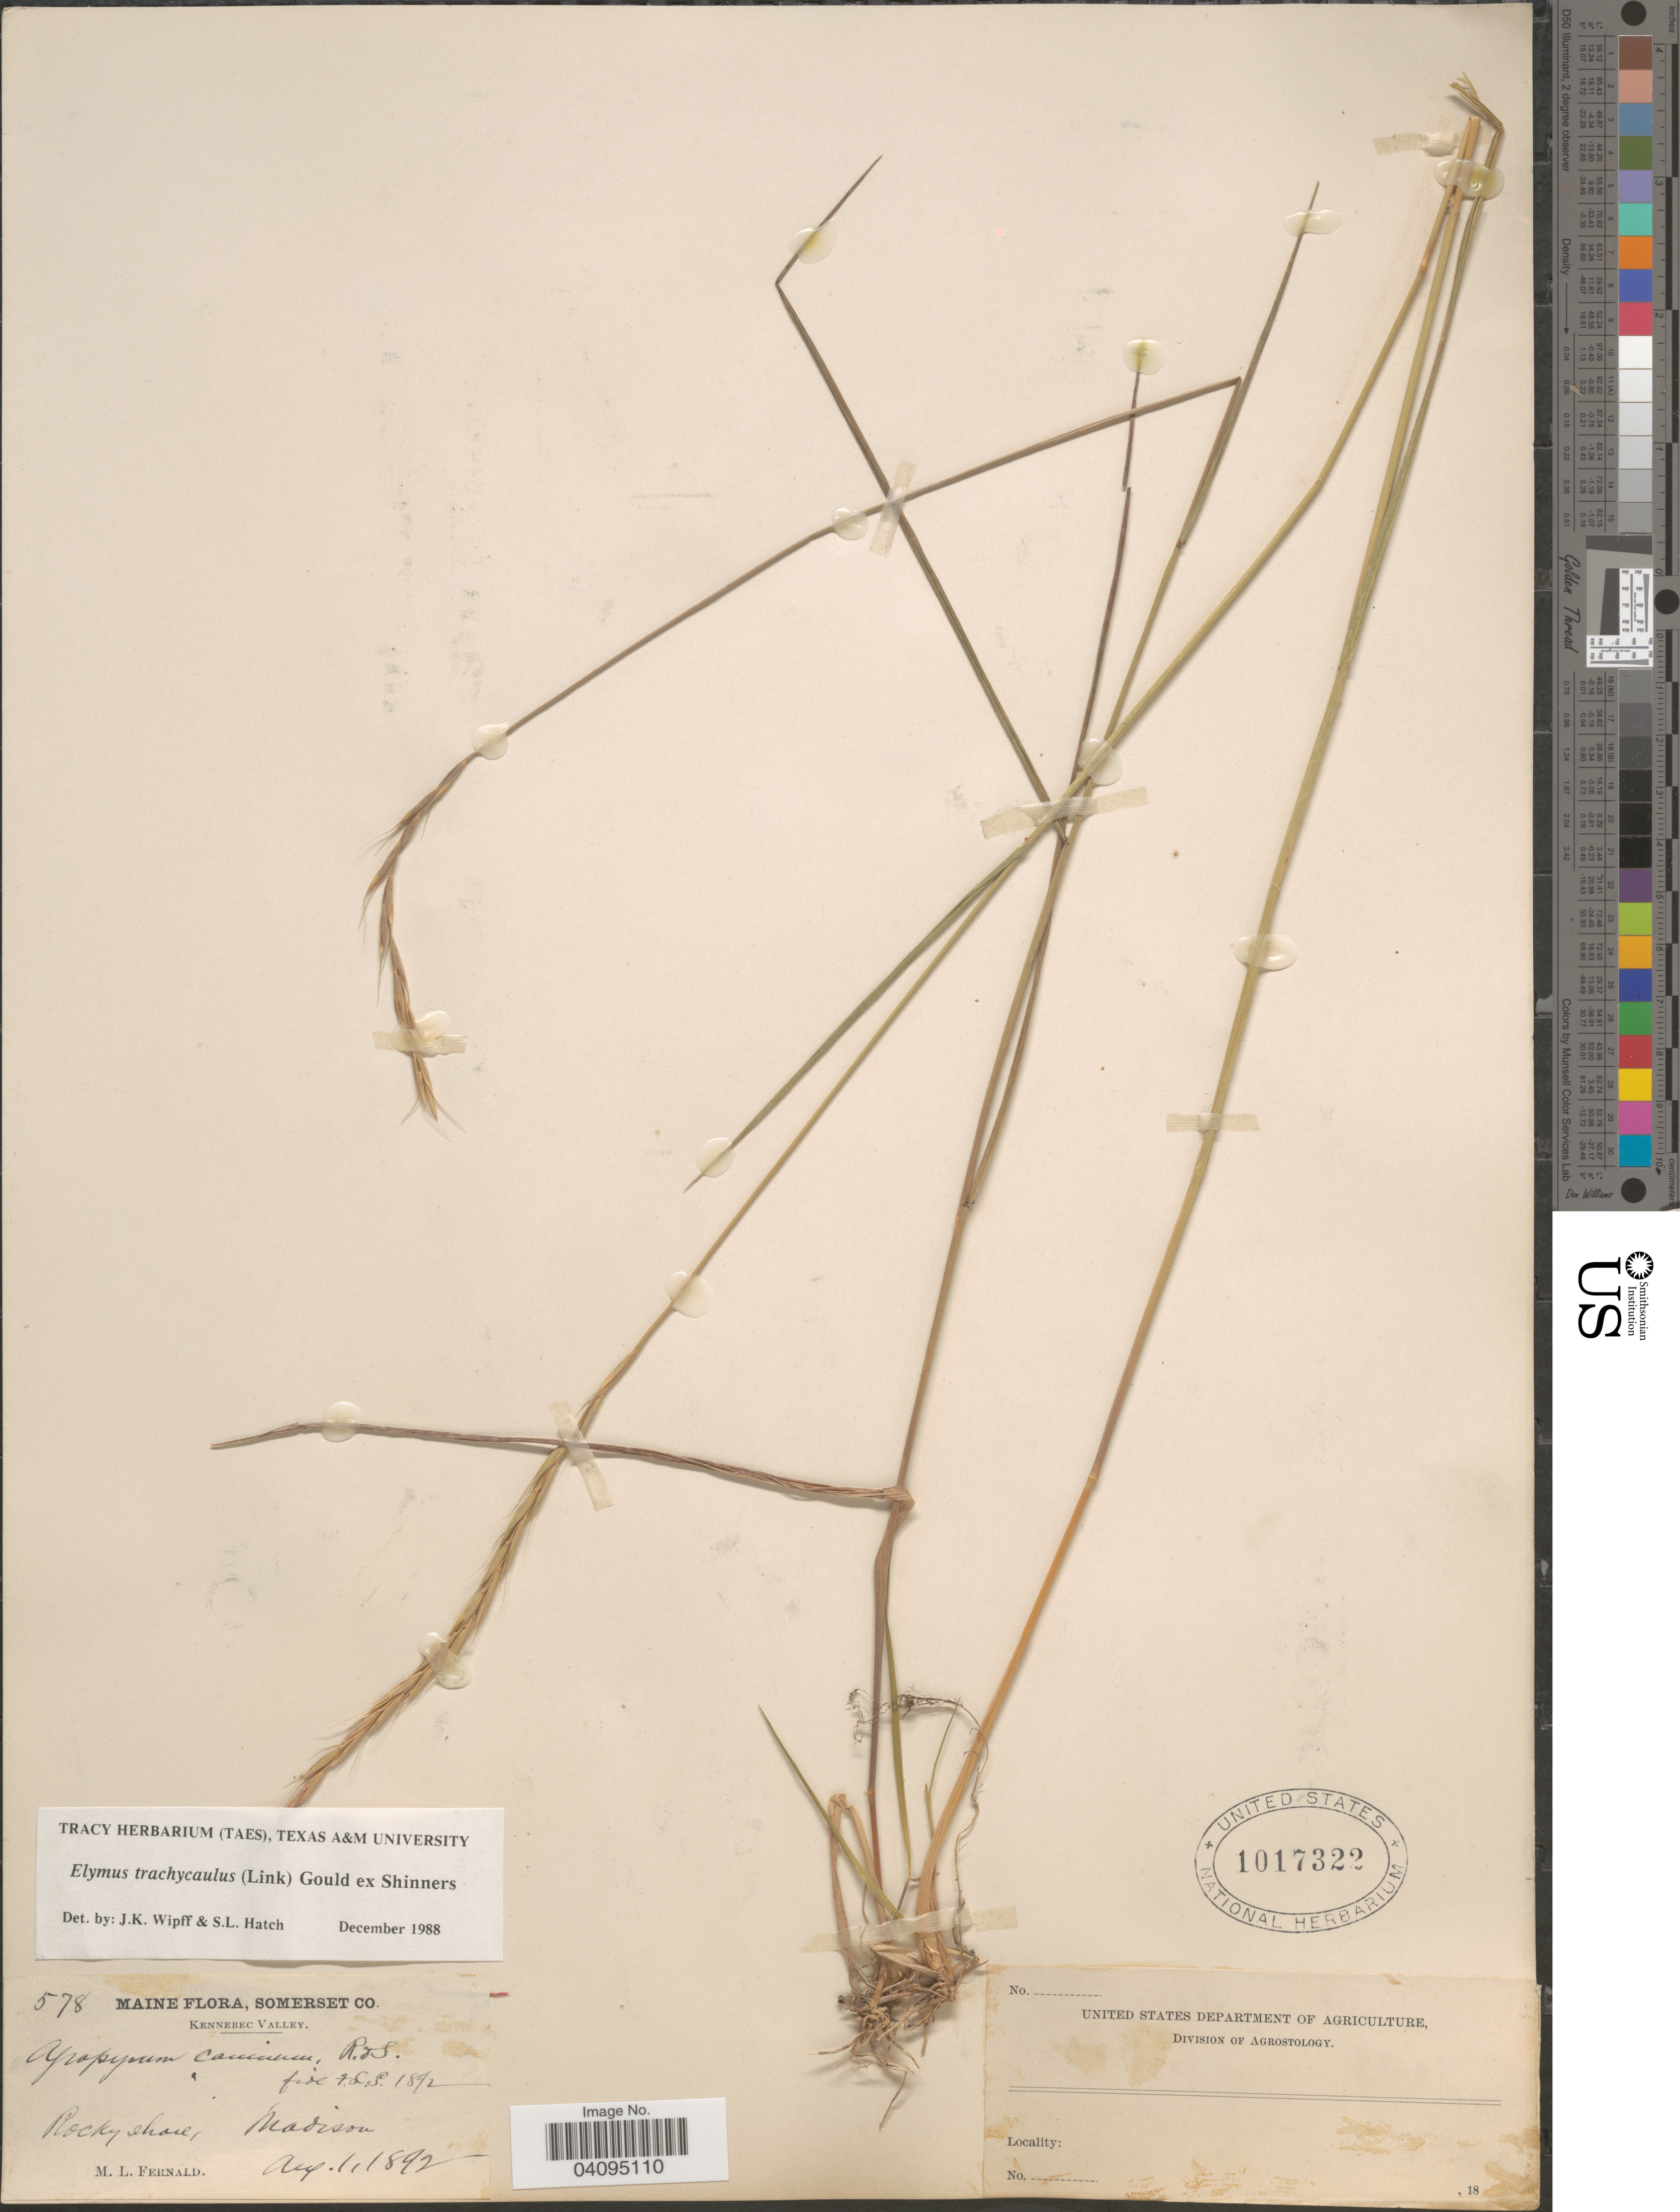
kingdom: Plantae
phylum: Tracheophyta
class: Liliopsida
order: Poales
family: Poaceae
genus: Elymus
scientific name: Elymus trachycaulus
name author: (Link) Gould ex Shinners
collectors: M. L. Fernald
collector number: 578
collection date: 1892-08-01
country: United States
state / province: Maine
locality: Somerset Co. Kennebec Valley. Rocky shore, Madison.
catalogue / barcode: US 1017322